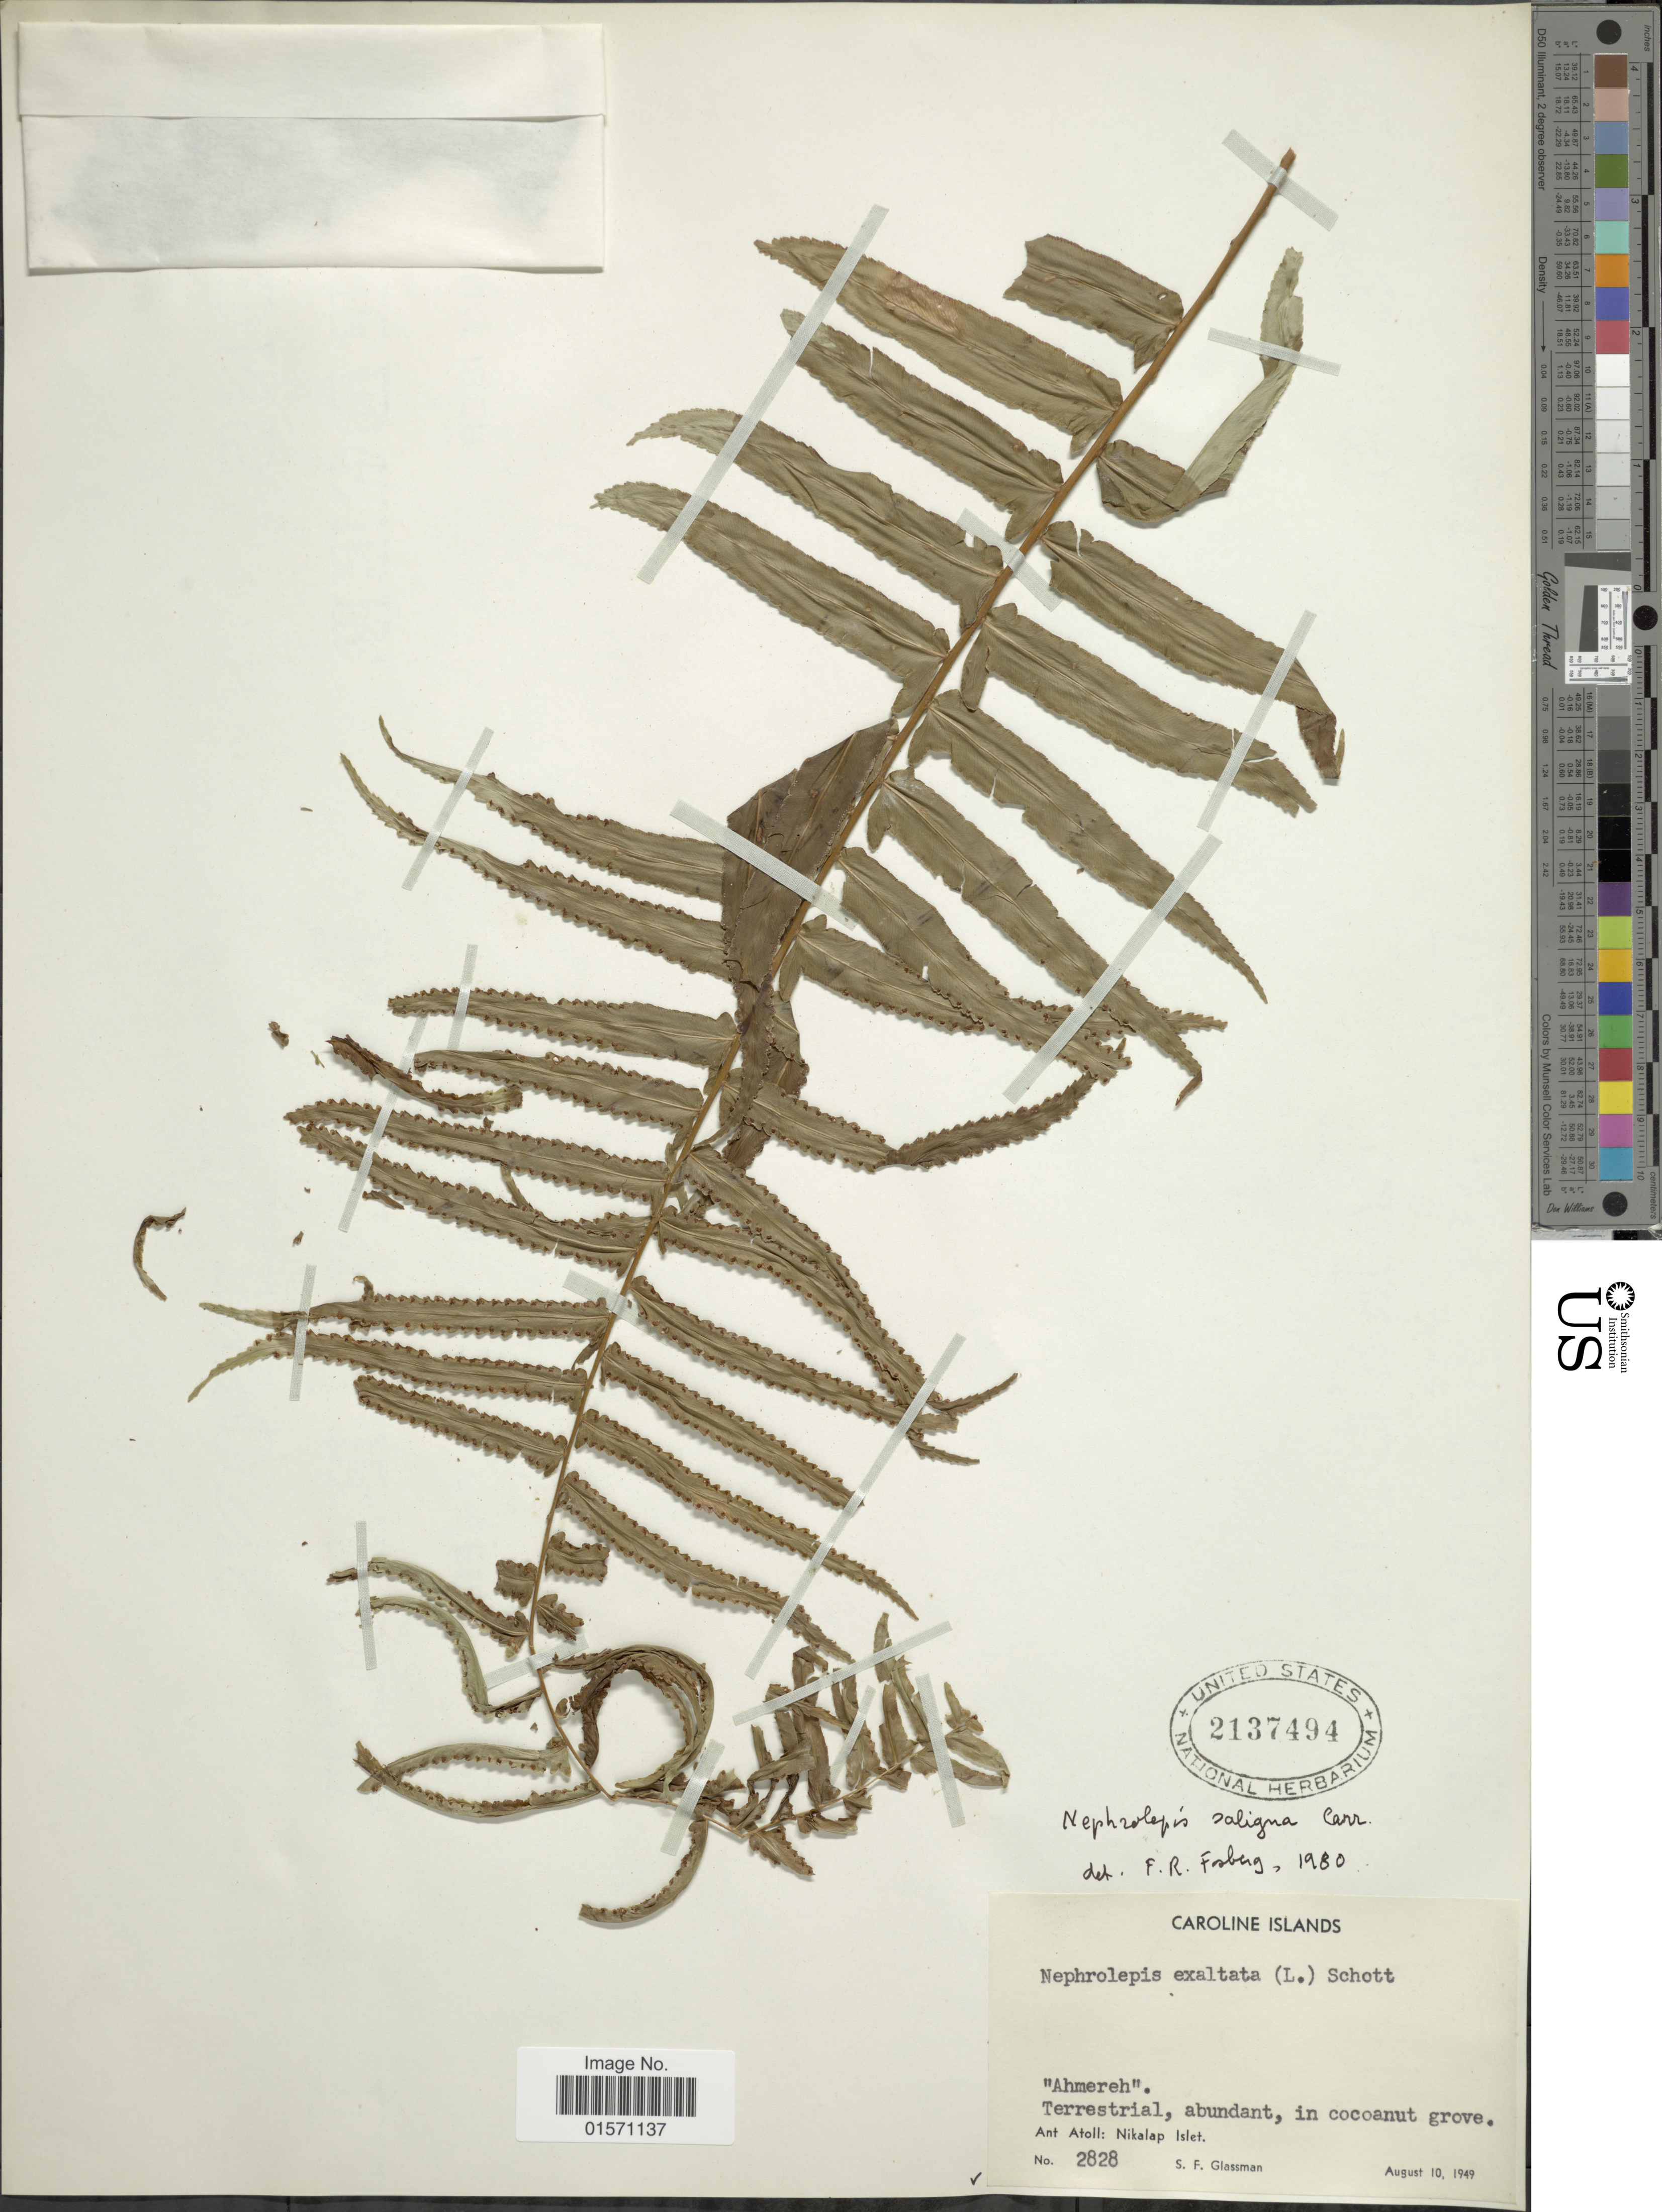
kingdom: Plantae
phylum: Tracheophyta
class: Polypodiopsida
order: Polypodiales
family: Nephrolepidaceae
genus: Nephrolepis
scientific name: Nephrolepis saligna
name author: Cav.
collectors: S. F. Glassman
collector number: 2828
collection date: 1949-08-10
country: Micronesia, Federated States of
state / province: Pohnpei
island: Ant Atoll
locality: Caroline Islands. Ant Atoll: Nikalap Islet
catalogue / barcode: US 2137494